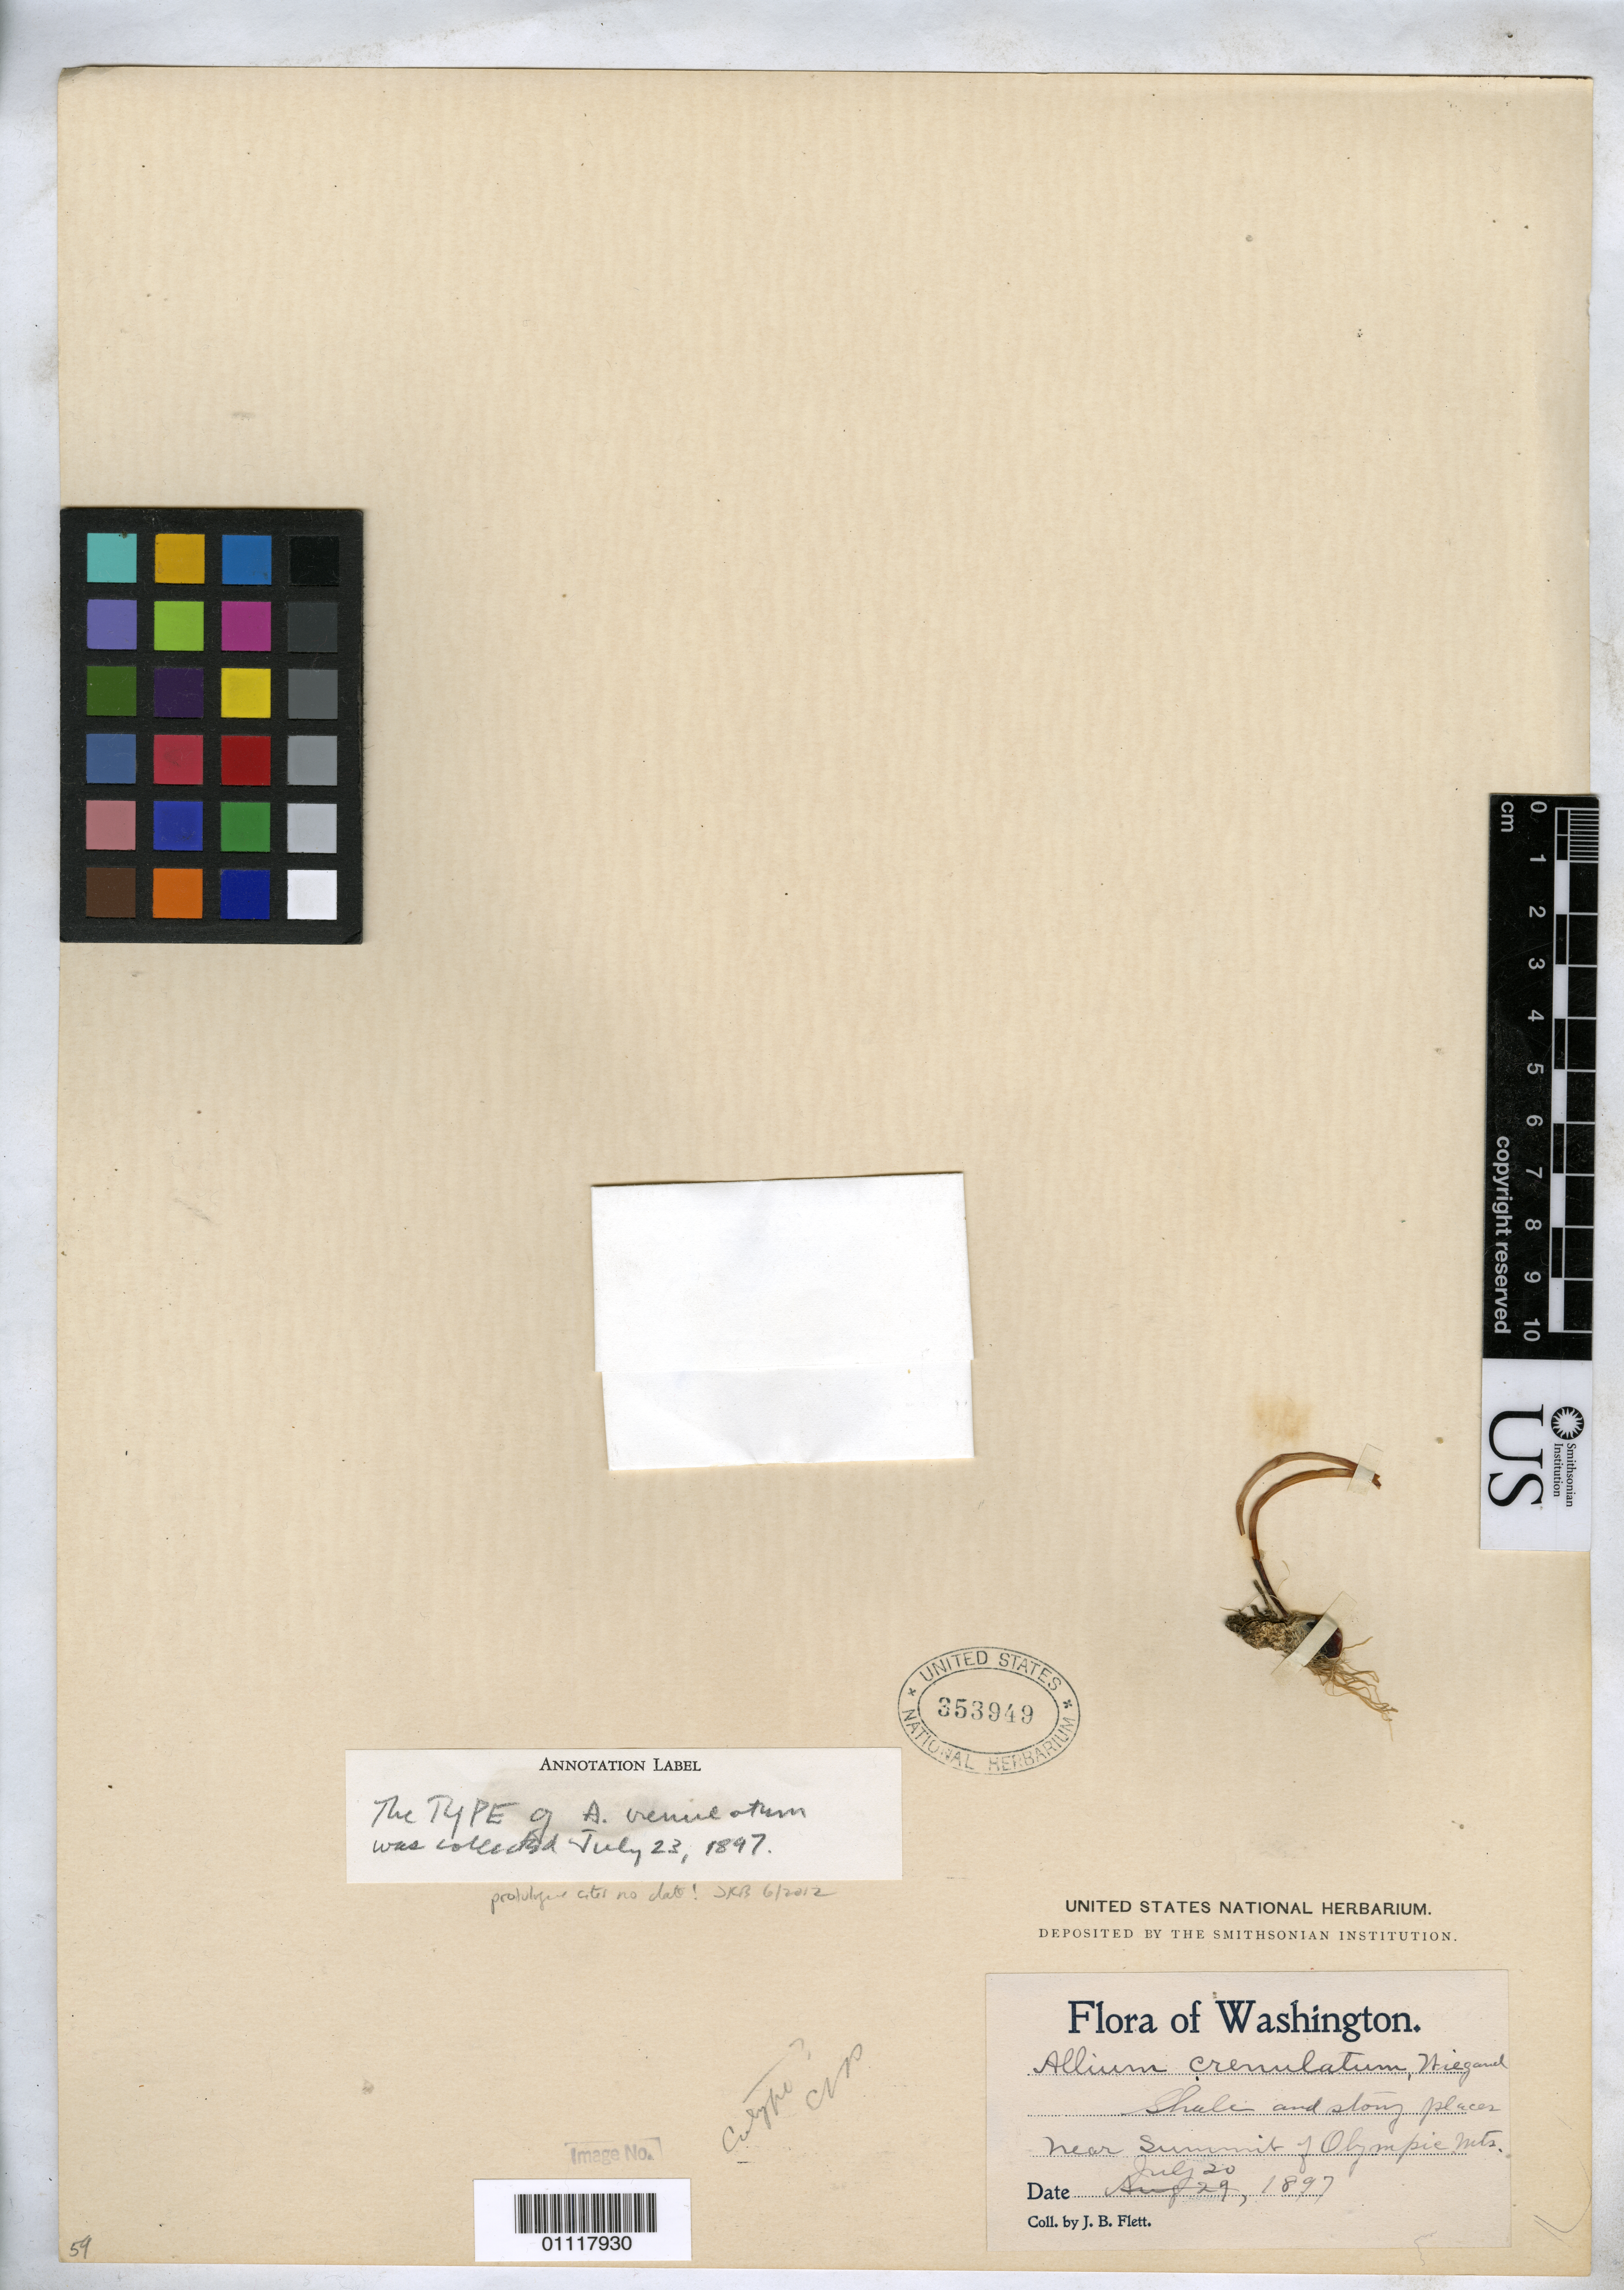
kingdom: Plantae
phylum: Tracheophyta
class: Liliopsida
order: Asparagales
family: Amaryllidaceae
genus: Allium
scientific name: Allium crenulatum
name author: Wiegand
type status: Possible Type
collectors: J. Flett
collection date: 1897-07-20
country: United States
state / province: Washington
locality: near summit of Olimpic Mts.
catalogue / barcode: US 353949